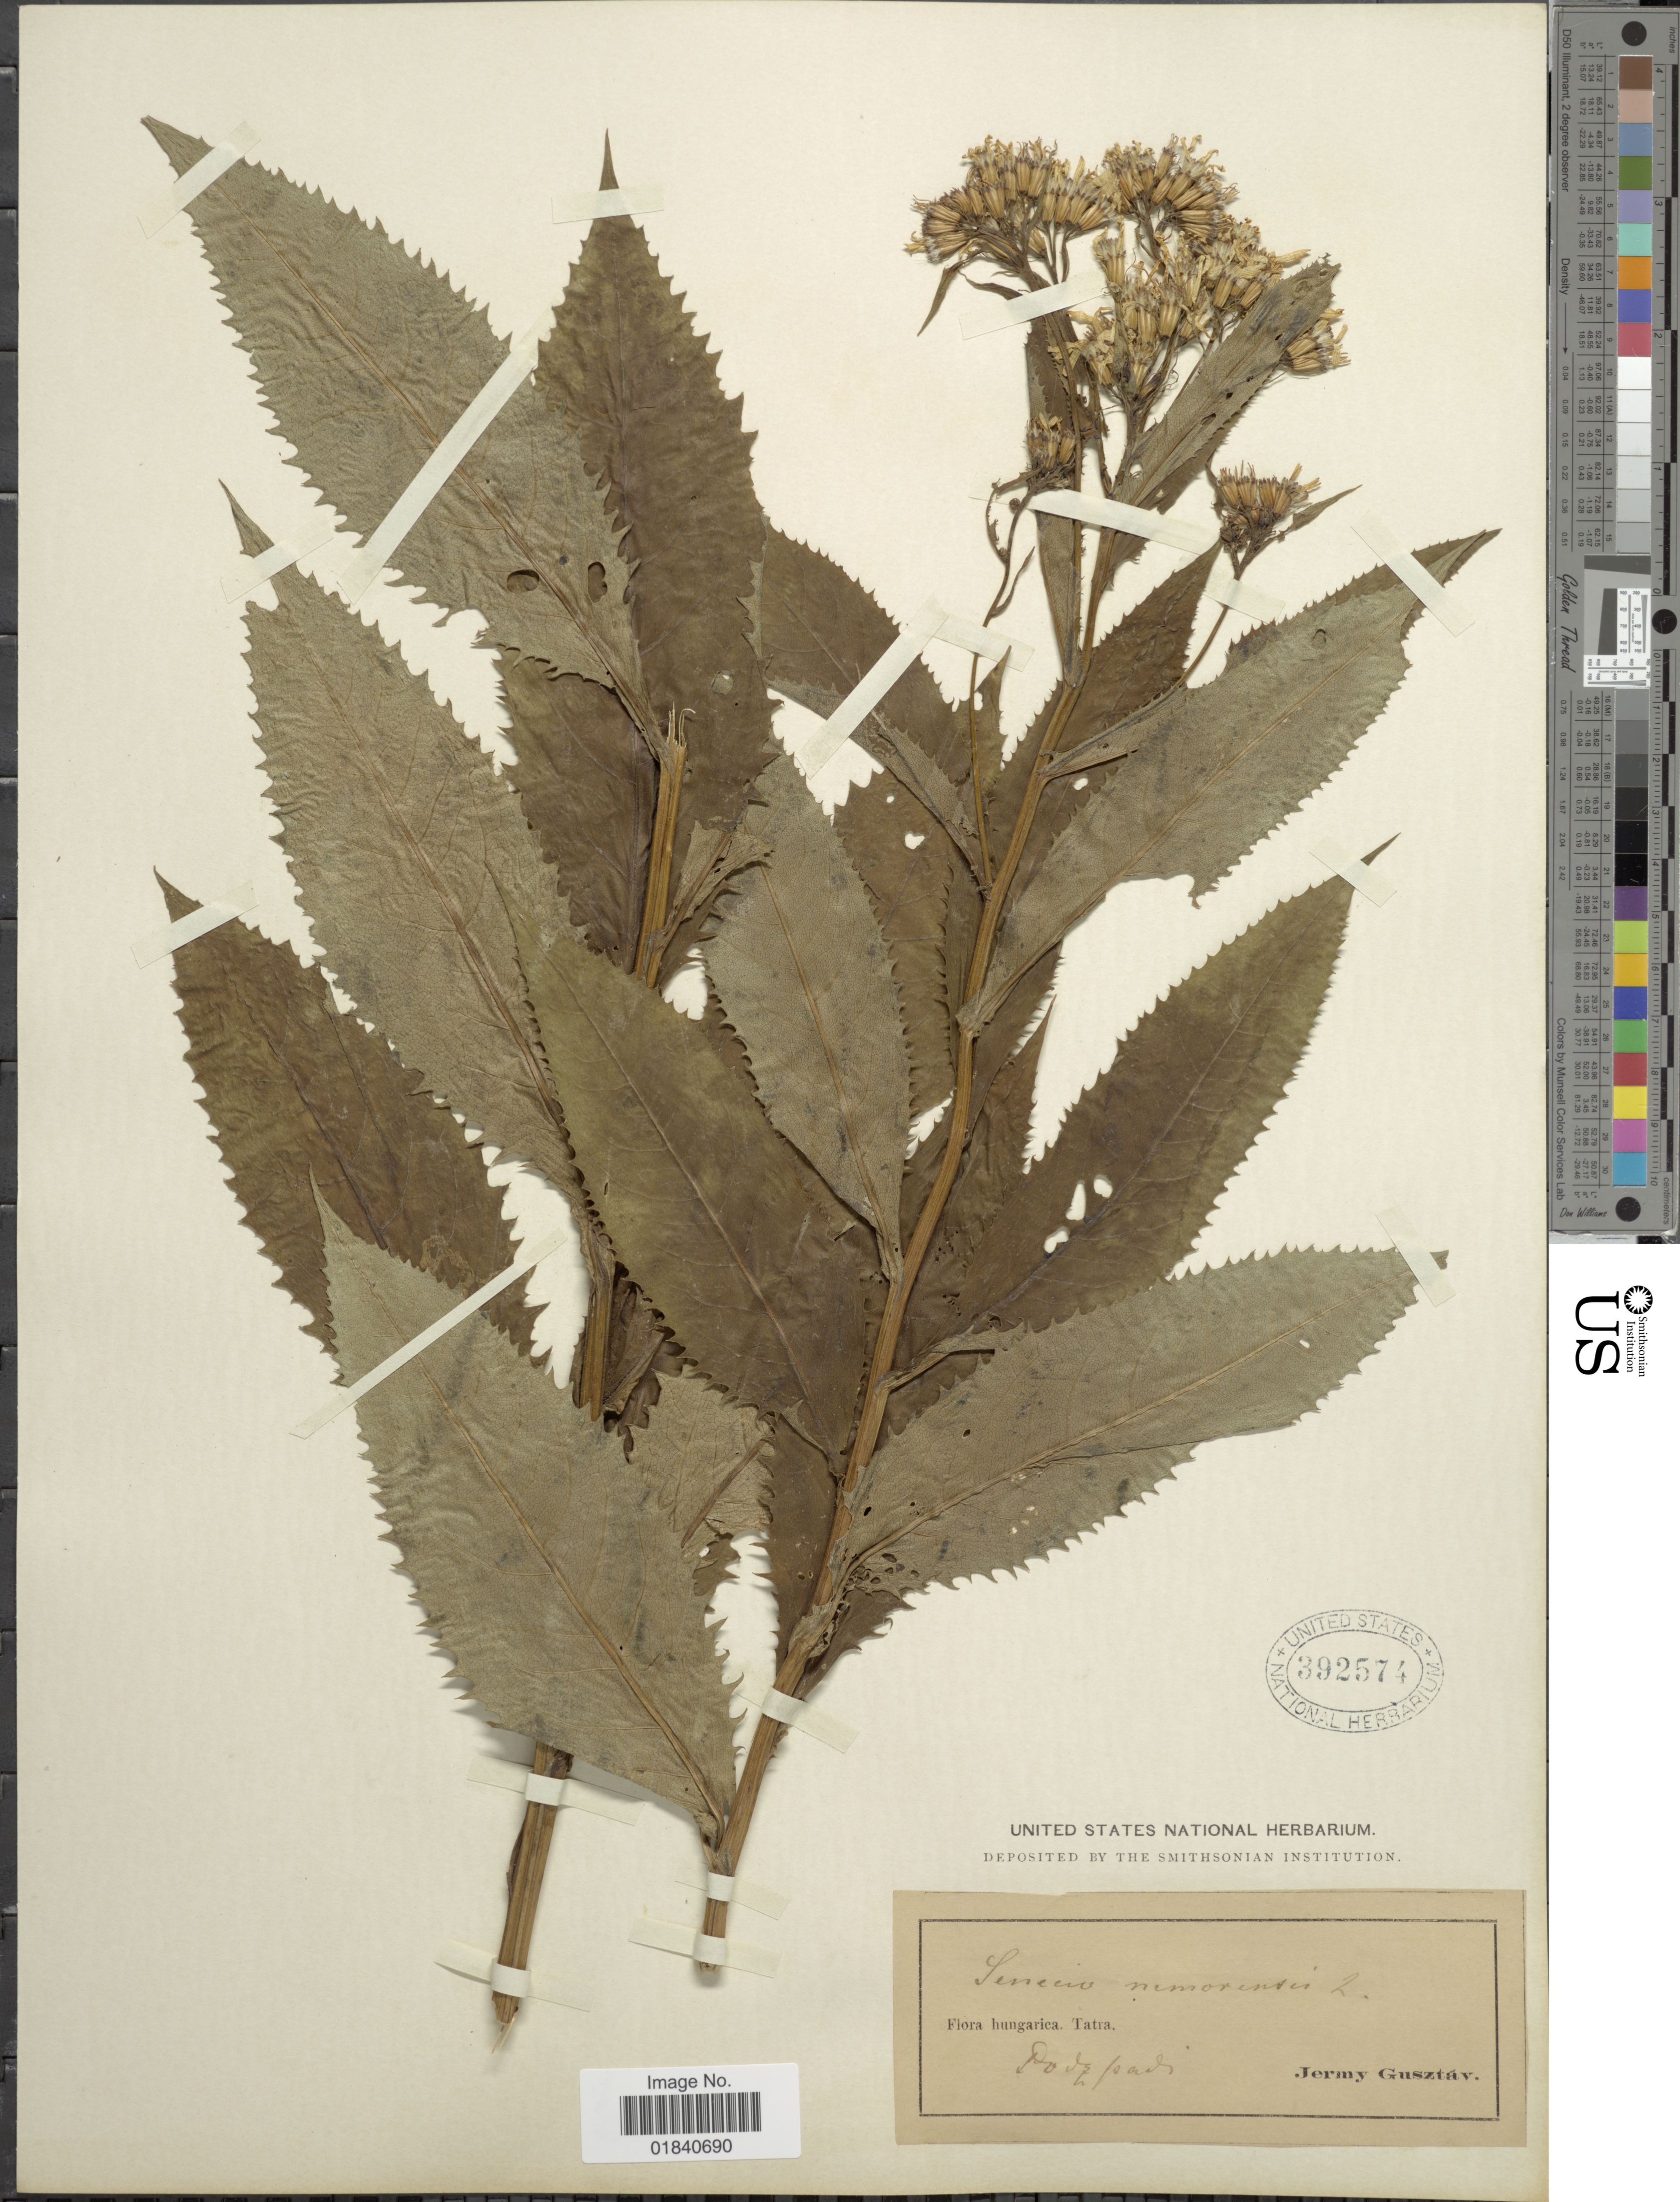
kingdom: Plantae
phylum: Tracheophyta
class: Magnoliopsida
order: Asterales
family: Asteraceae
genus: Senecio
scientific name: Senecio nemorensis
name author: L.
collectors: G. Jermy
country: Hungary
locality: Tatra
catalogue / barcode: US 392574